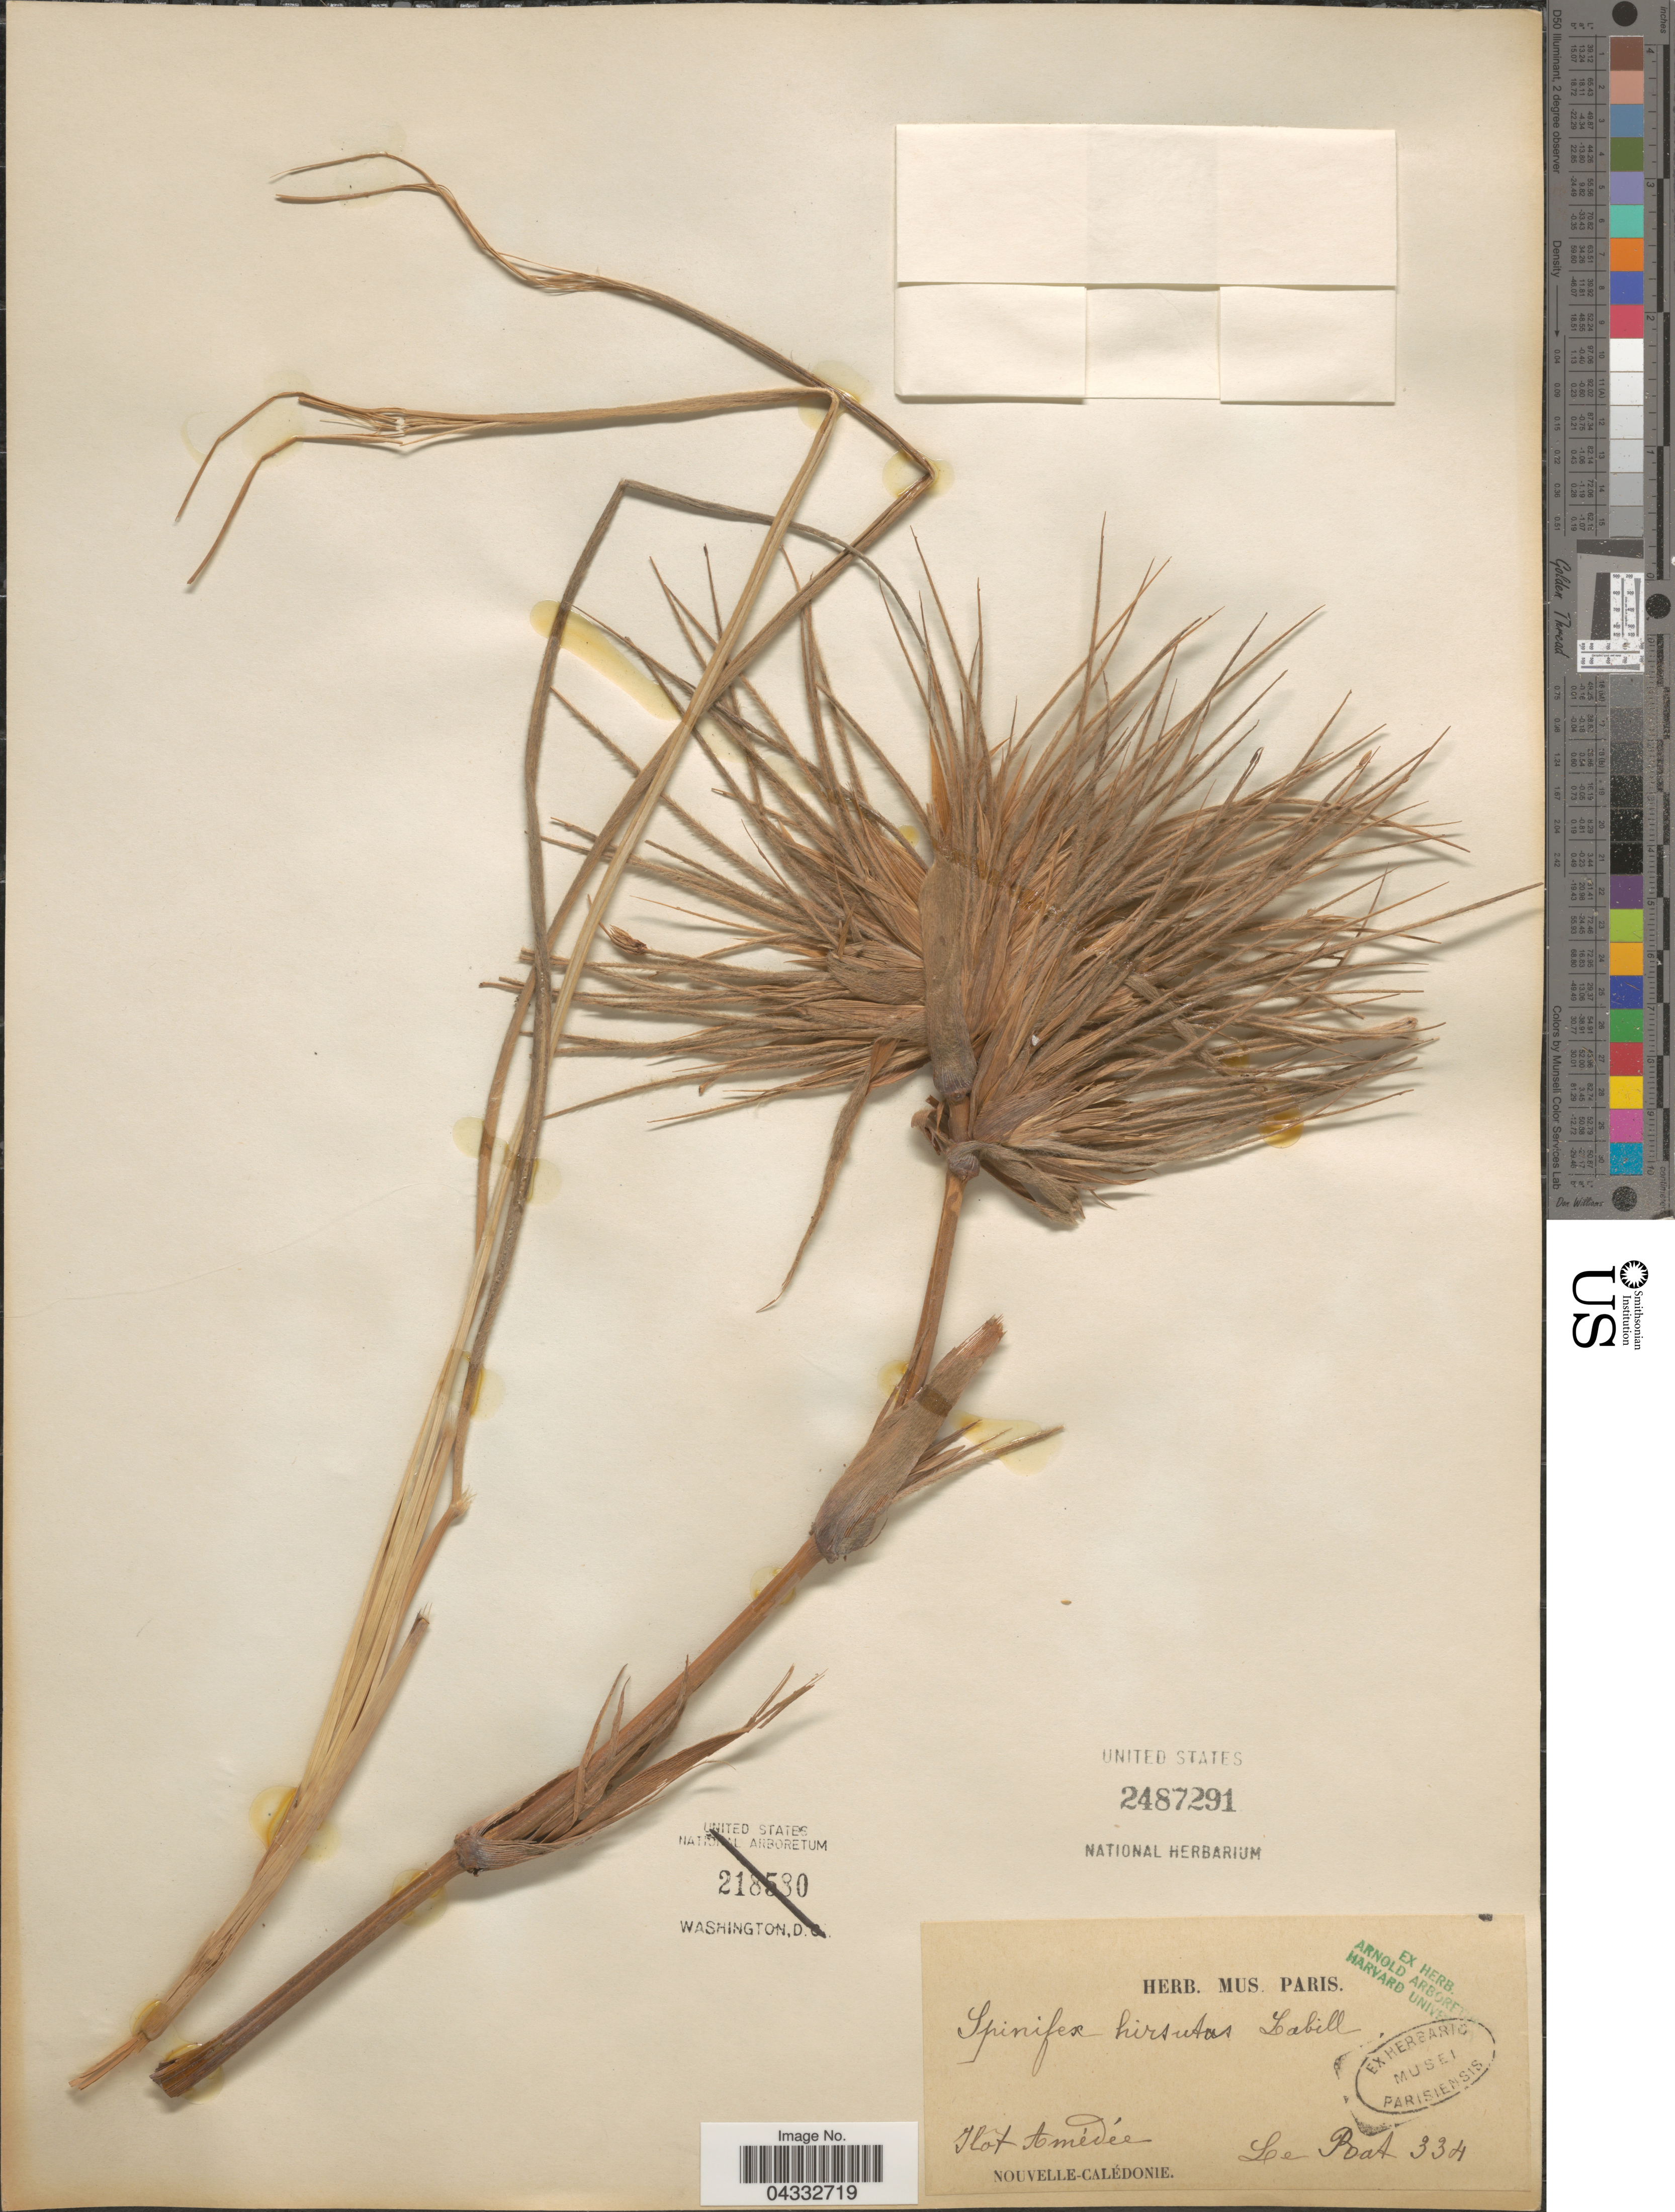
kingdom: Plantae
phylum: Tracheophyta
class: Liliopsida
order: Poales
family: Poaceae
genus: Spinifex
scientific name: Spinifex hirsutus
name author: Labill.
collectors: -. Le Rat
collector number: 334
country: New Caledonia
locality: Ilôt Amédée.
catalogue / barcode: US 2487291